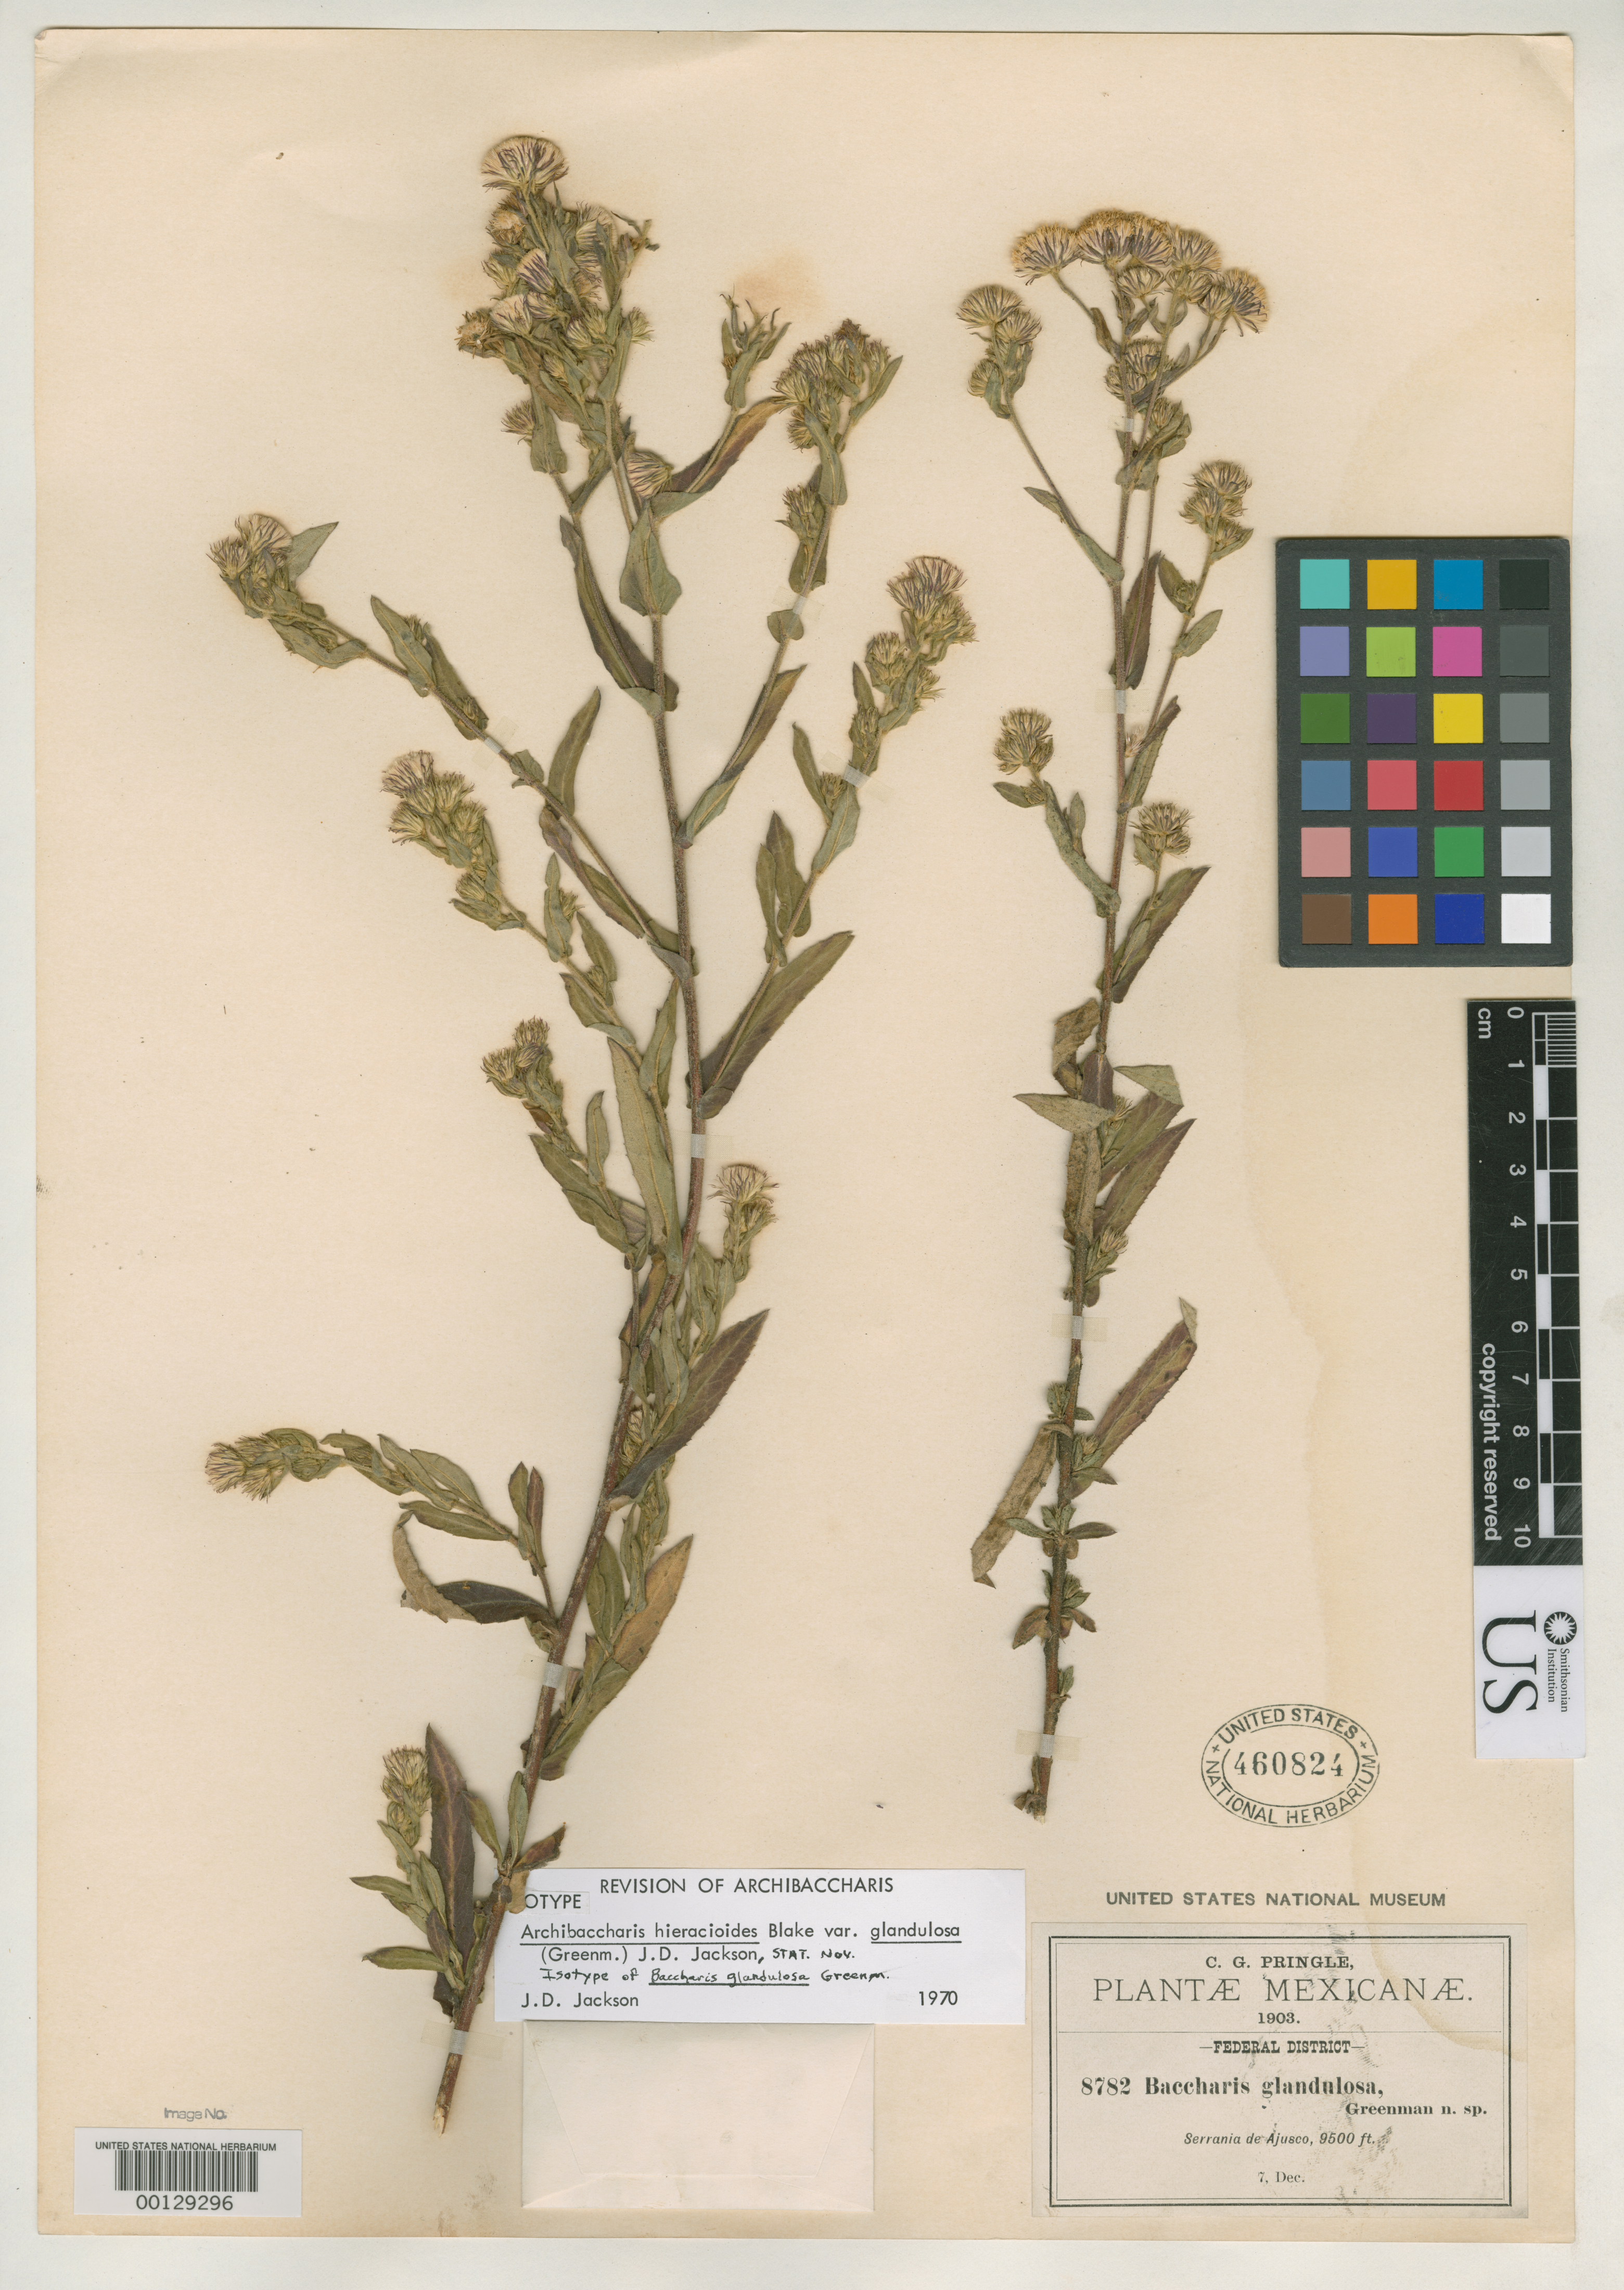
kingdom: Plantae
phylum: Tracheophyta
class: Magnoliopsida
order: Asterales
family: Asteraceae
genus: Baccharis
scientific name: Baccharis glandulosa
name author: Greenm.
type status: Isotype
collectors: C. G. Pringle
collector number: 8782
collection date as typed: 07 Dec 1903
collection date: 1903-12-07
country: Mexico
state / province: Distrito Federal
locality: Serrania de Ajusco.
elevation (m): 2885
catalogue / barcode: US 460824